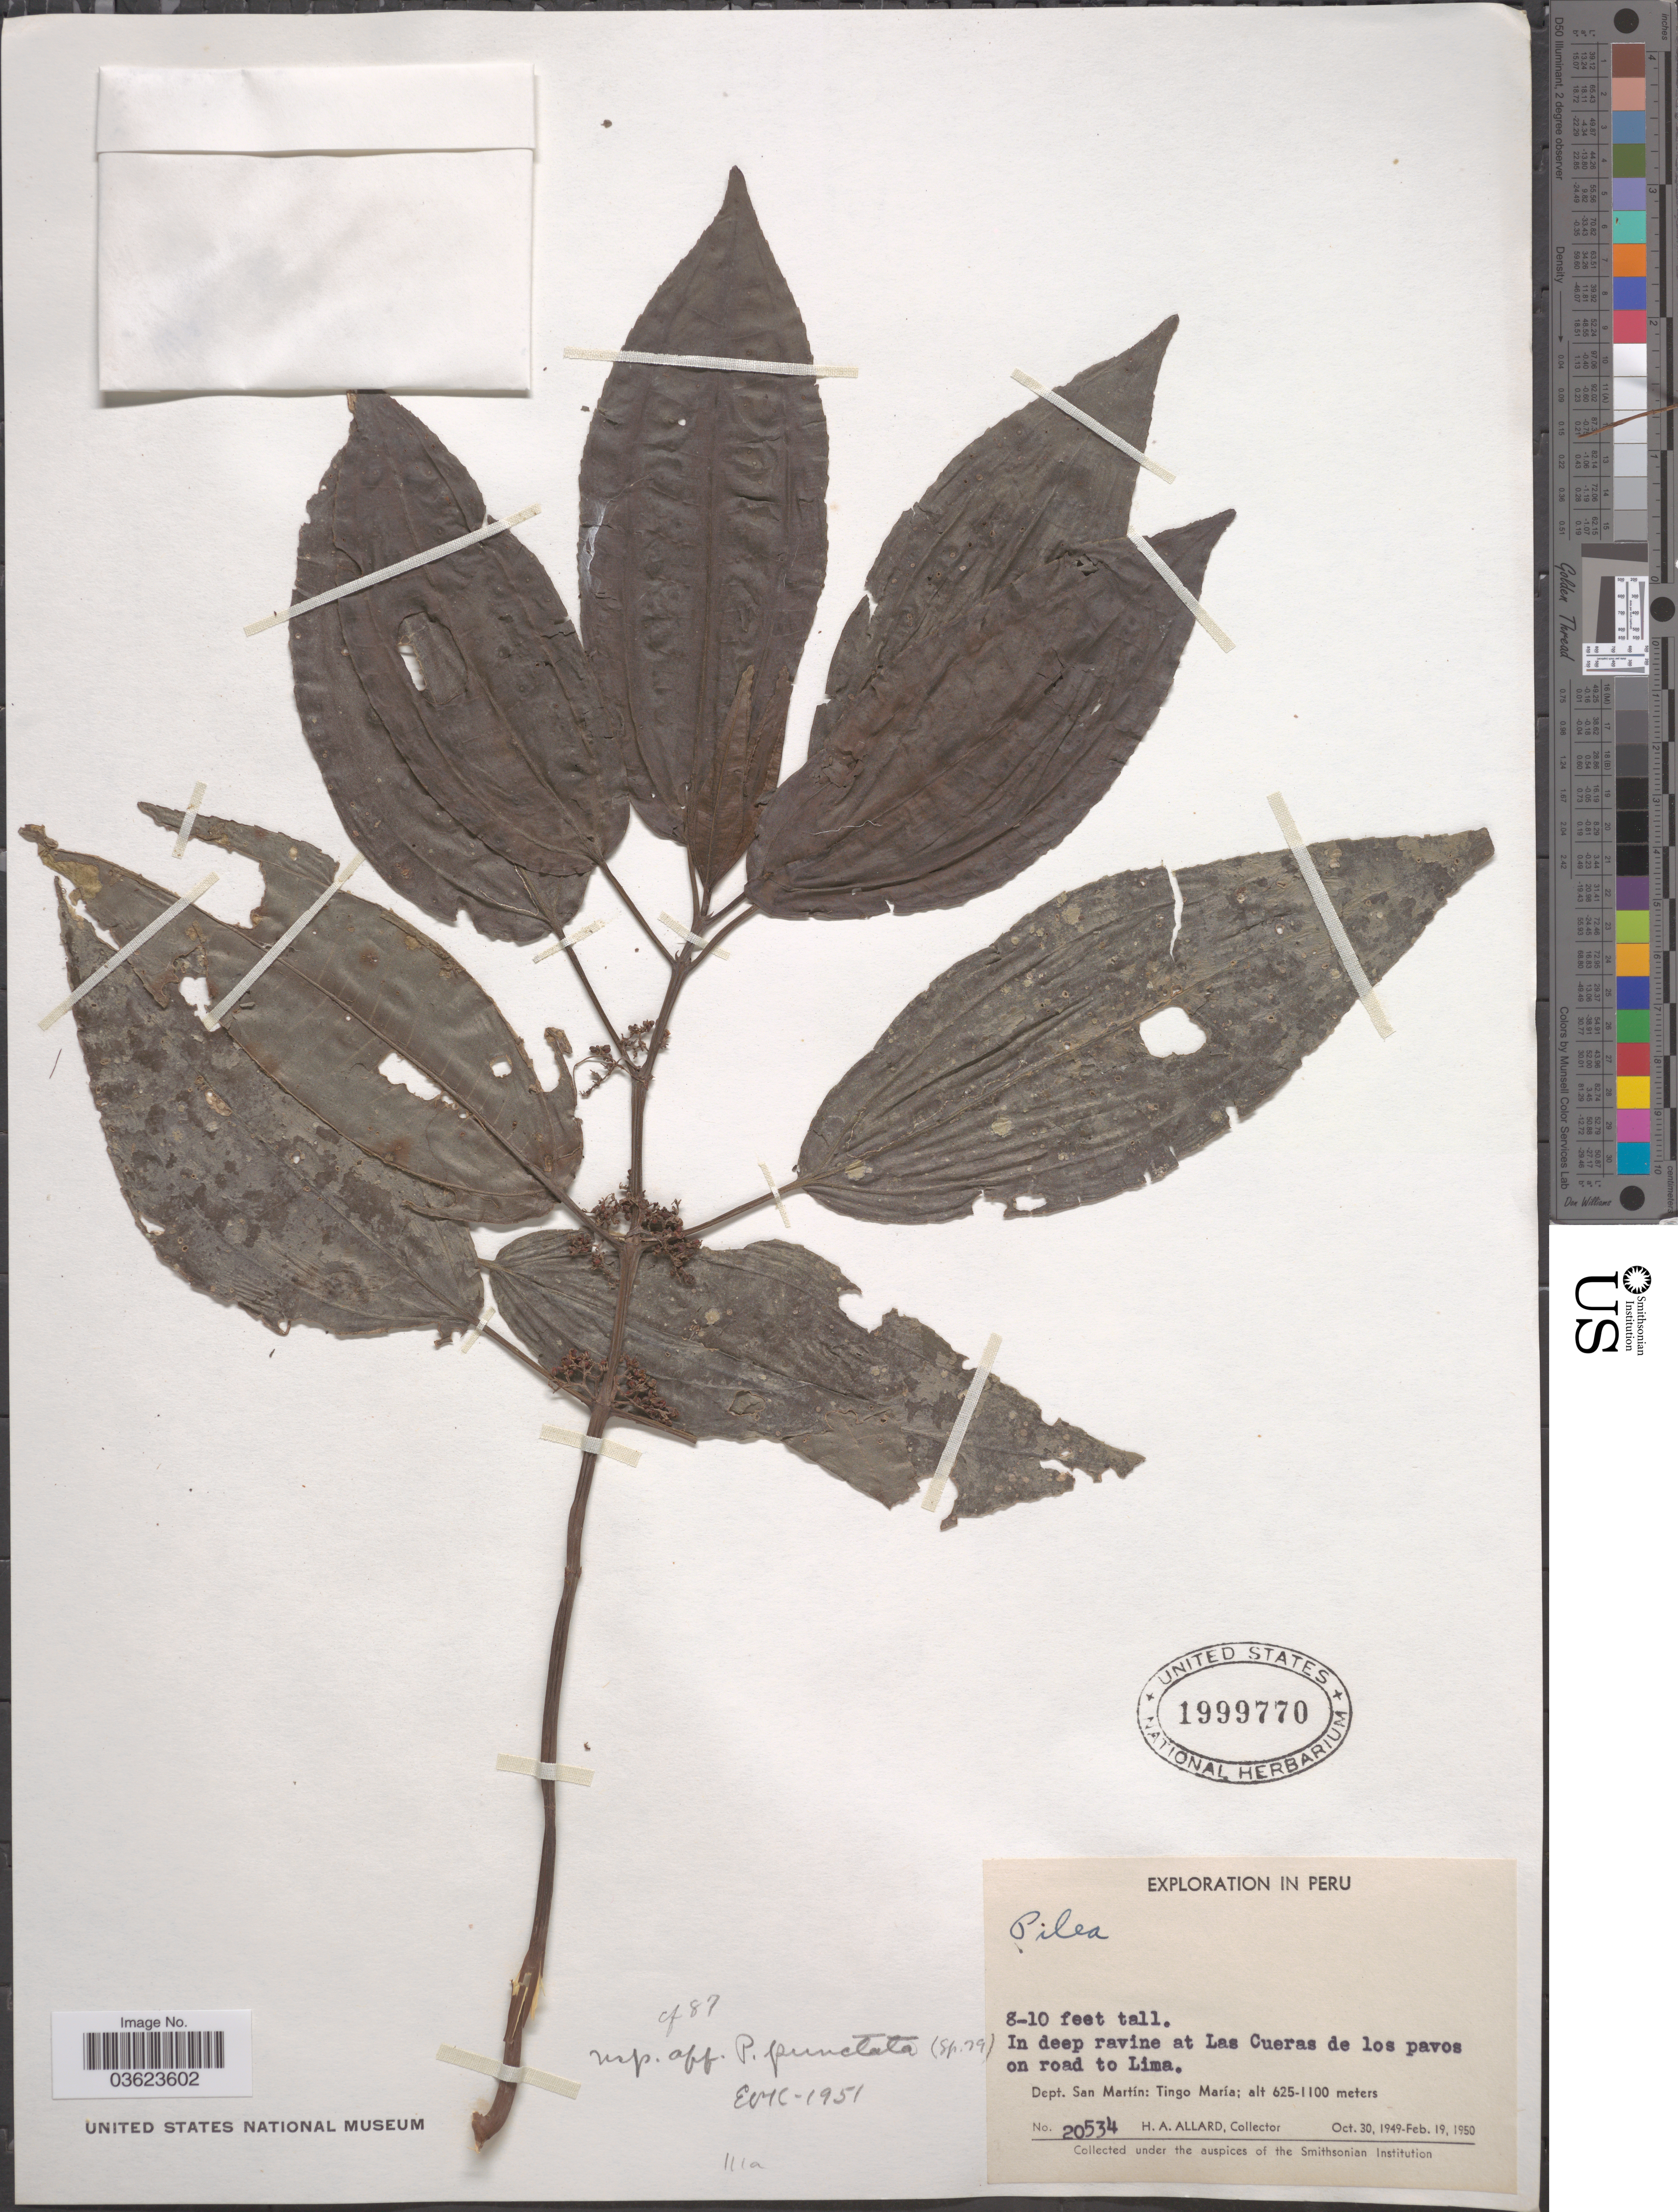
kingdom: Plantae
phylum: Tracheophyta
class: Magnoliopsida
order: Rosales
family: Urticaceae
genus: Pilea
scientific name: Pilea sp.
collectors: H. A. Allard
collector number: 20534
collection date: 1949-10-30/1950-02-19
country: Peru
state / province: San Martín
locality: In deep ravine at Las Cueras de los pavos on road to Lima. Dept. San Martín: Tingo María.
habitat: in deep ravine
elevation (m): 625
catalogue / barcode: US 1999770